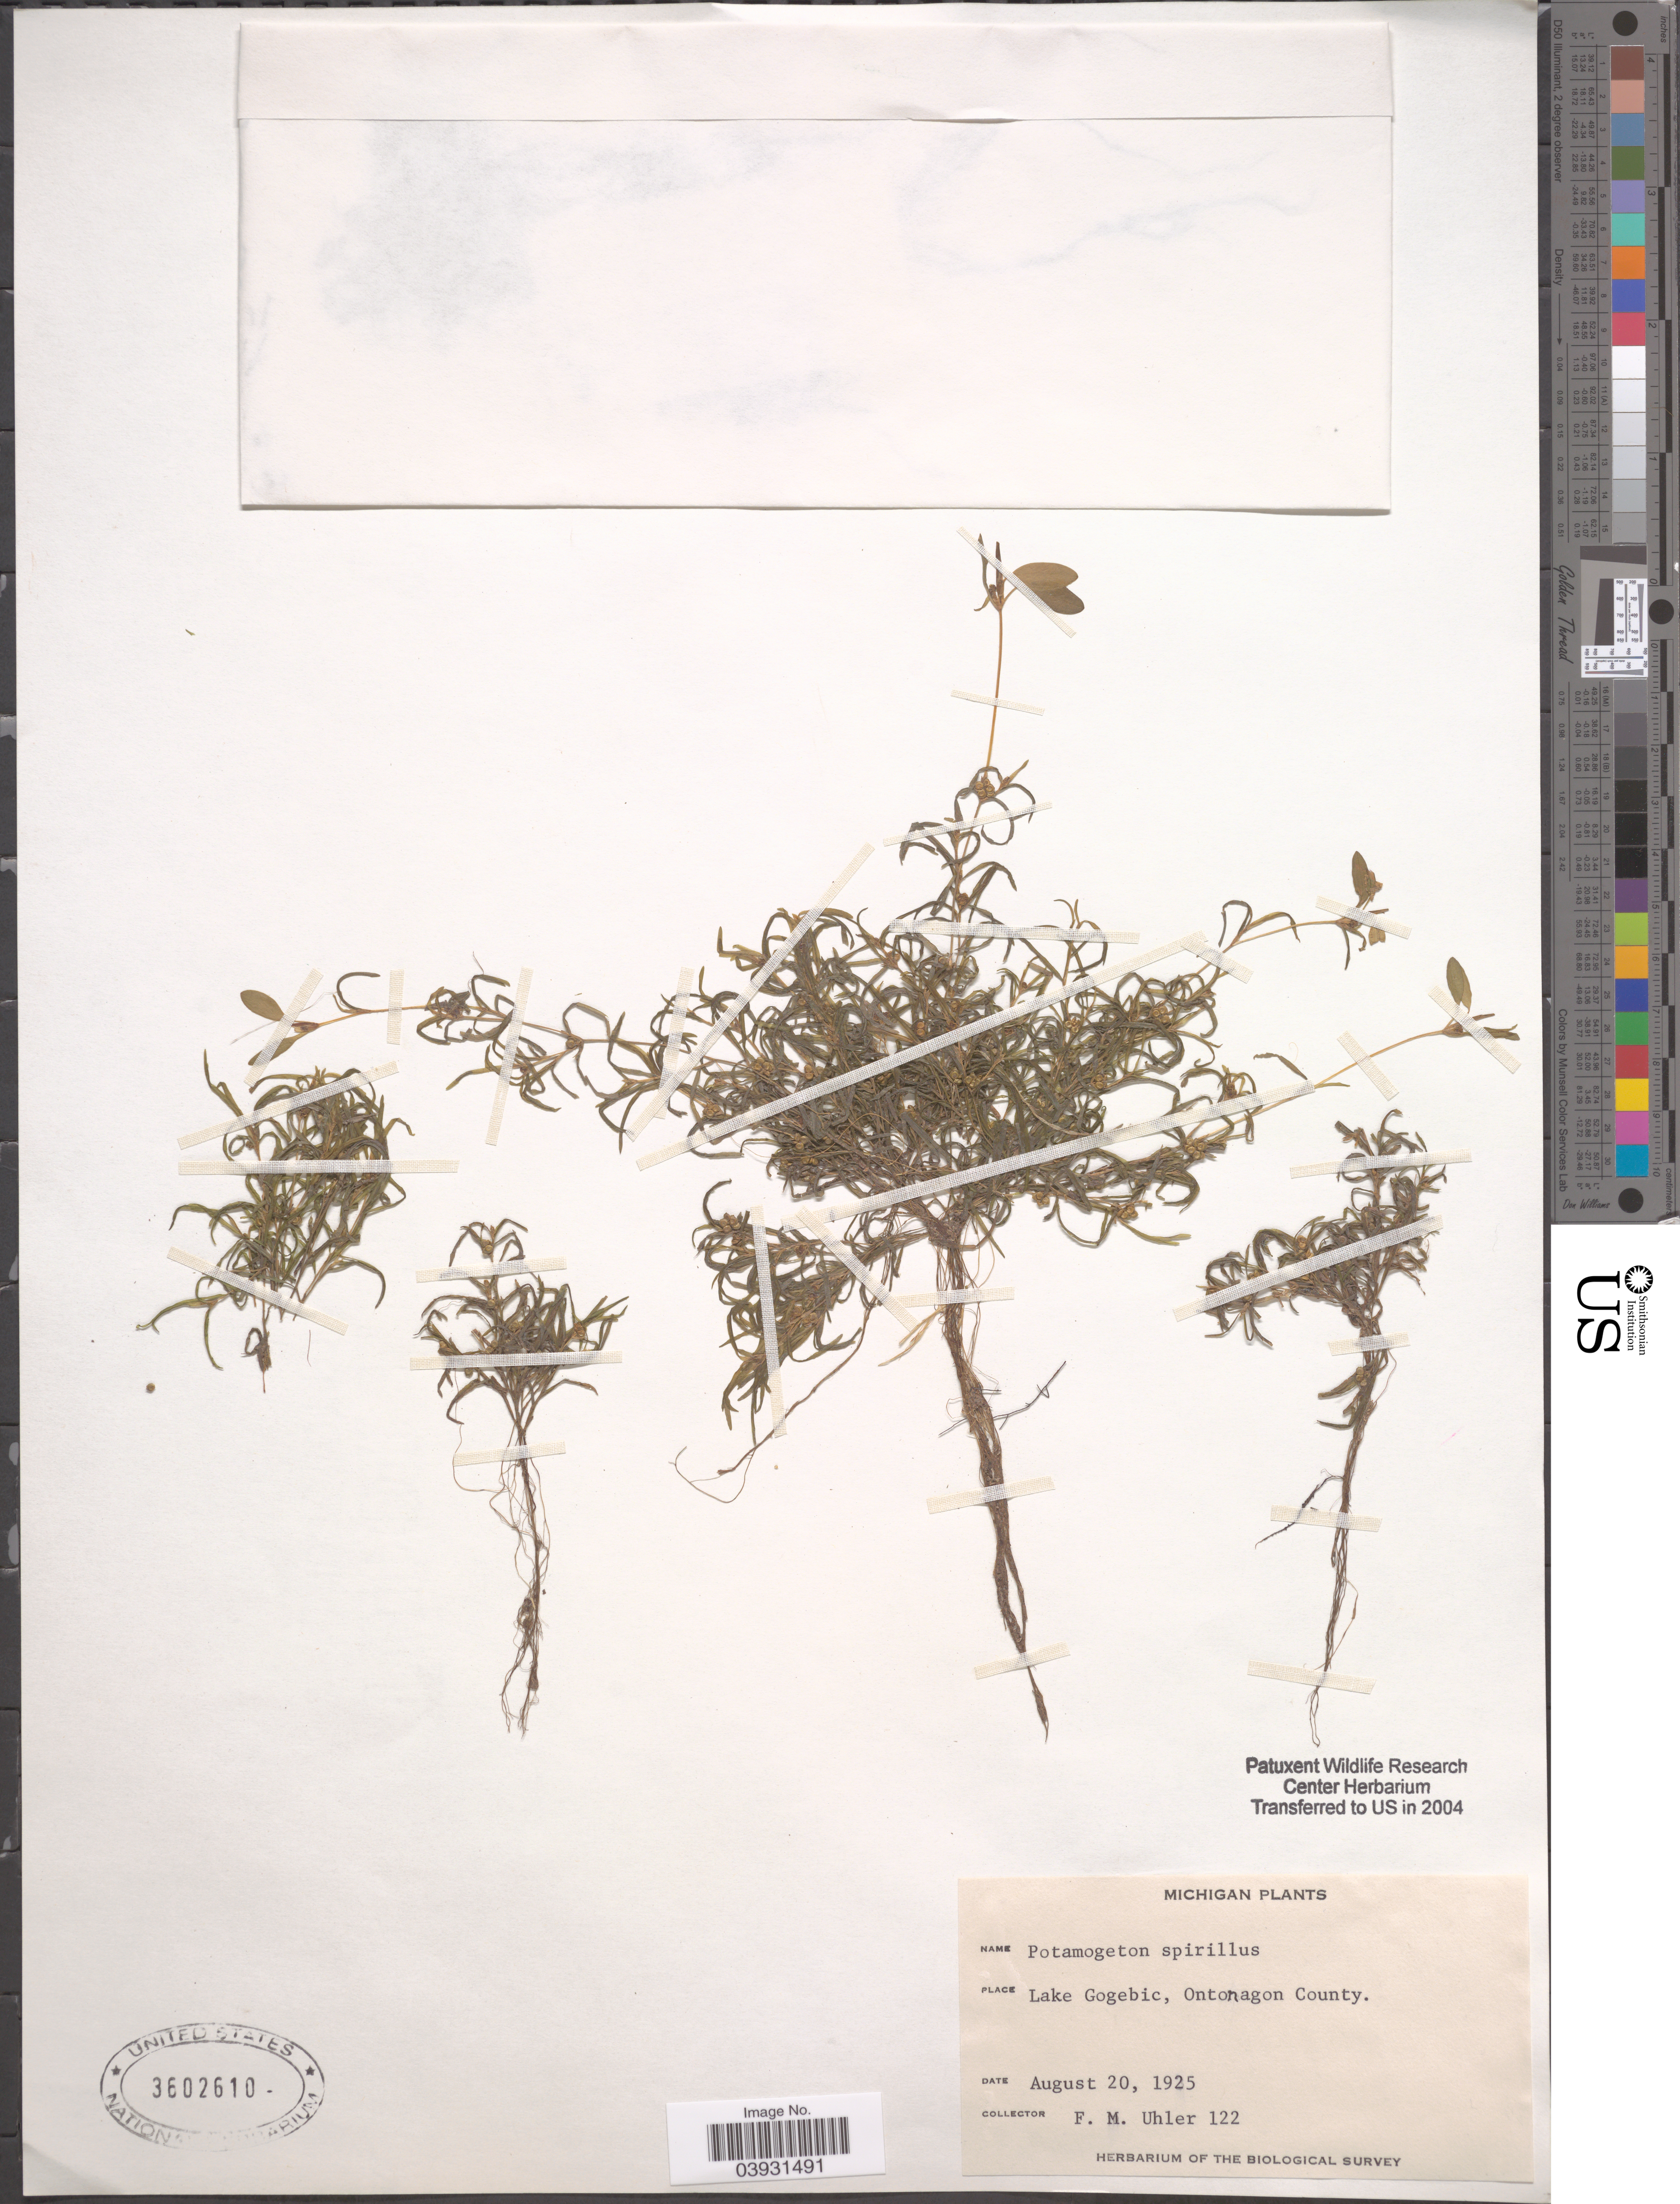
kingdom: Plantae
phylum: Tracheophyta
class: Liliopsida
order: Alismatales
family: Potamogetonaceae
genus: Potamogeton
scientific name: Potamogeton spirillus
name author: Tuck.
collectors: F. M. Uhler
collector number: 122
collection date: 1925-08-20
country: United States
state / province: Michigan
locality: Lake Gogebic, Ontonagon County.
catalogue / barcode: US 3602610